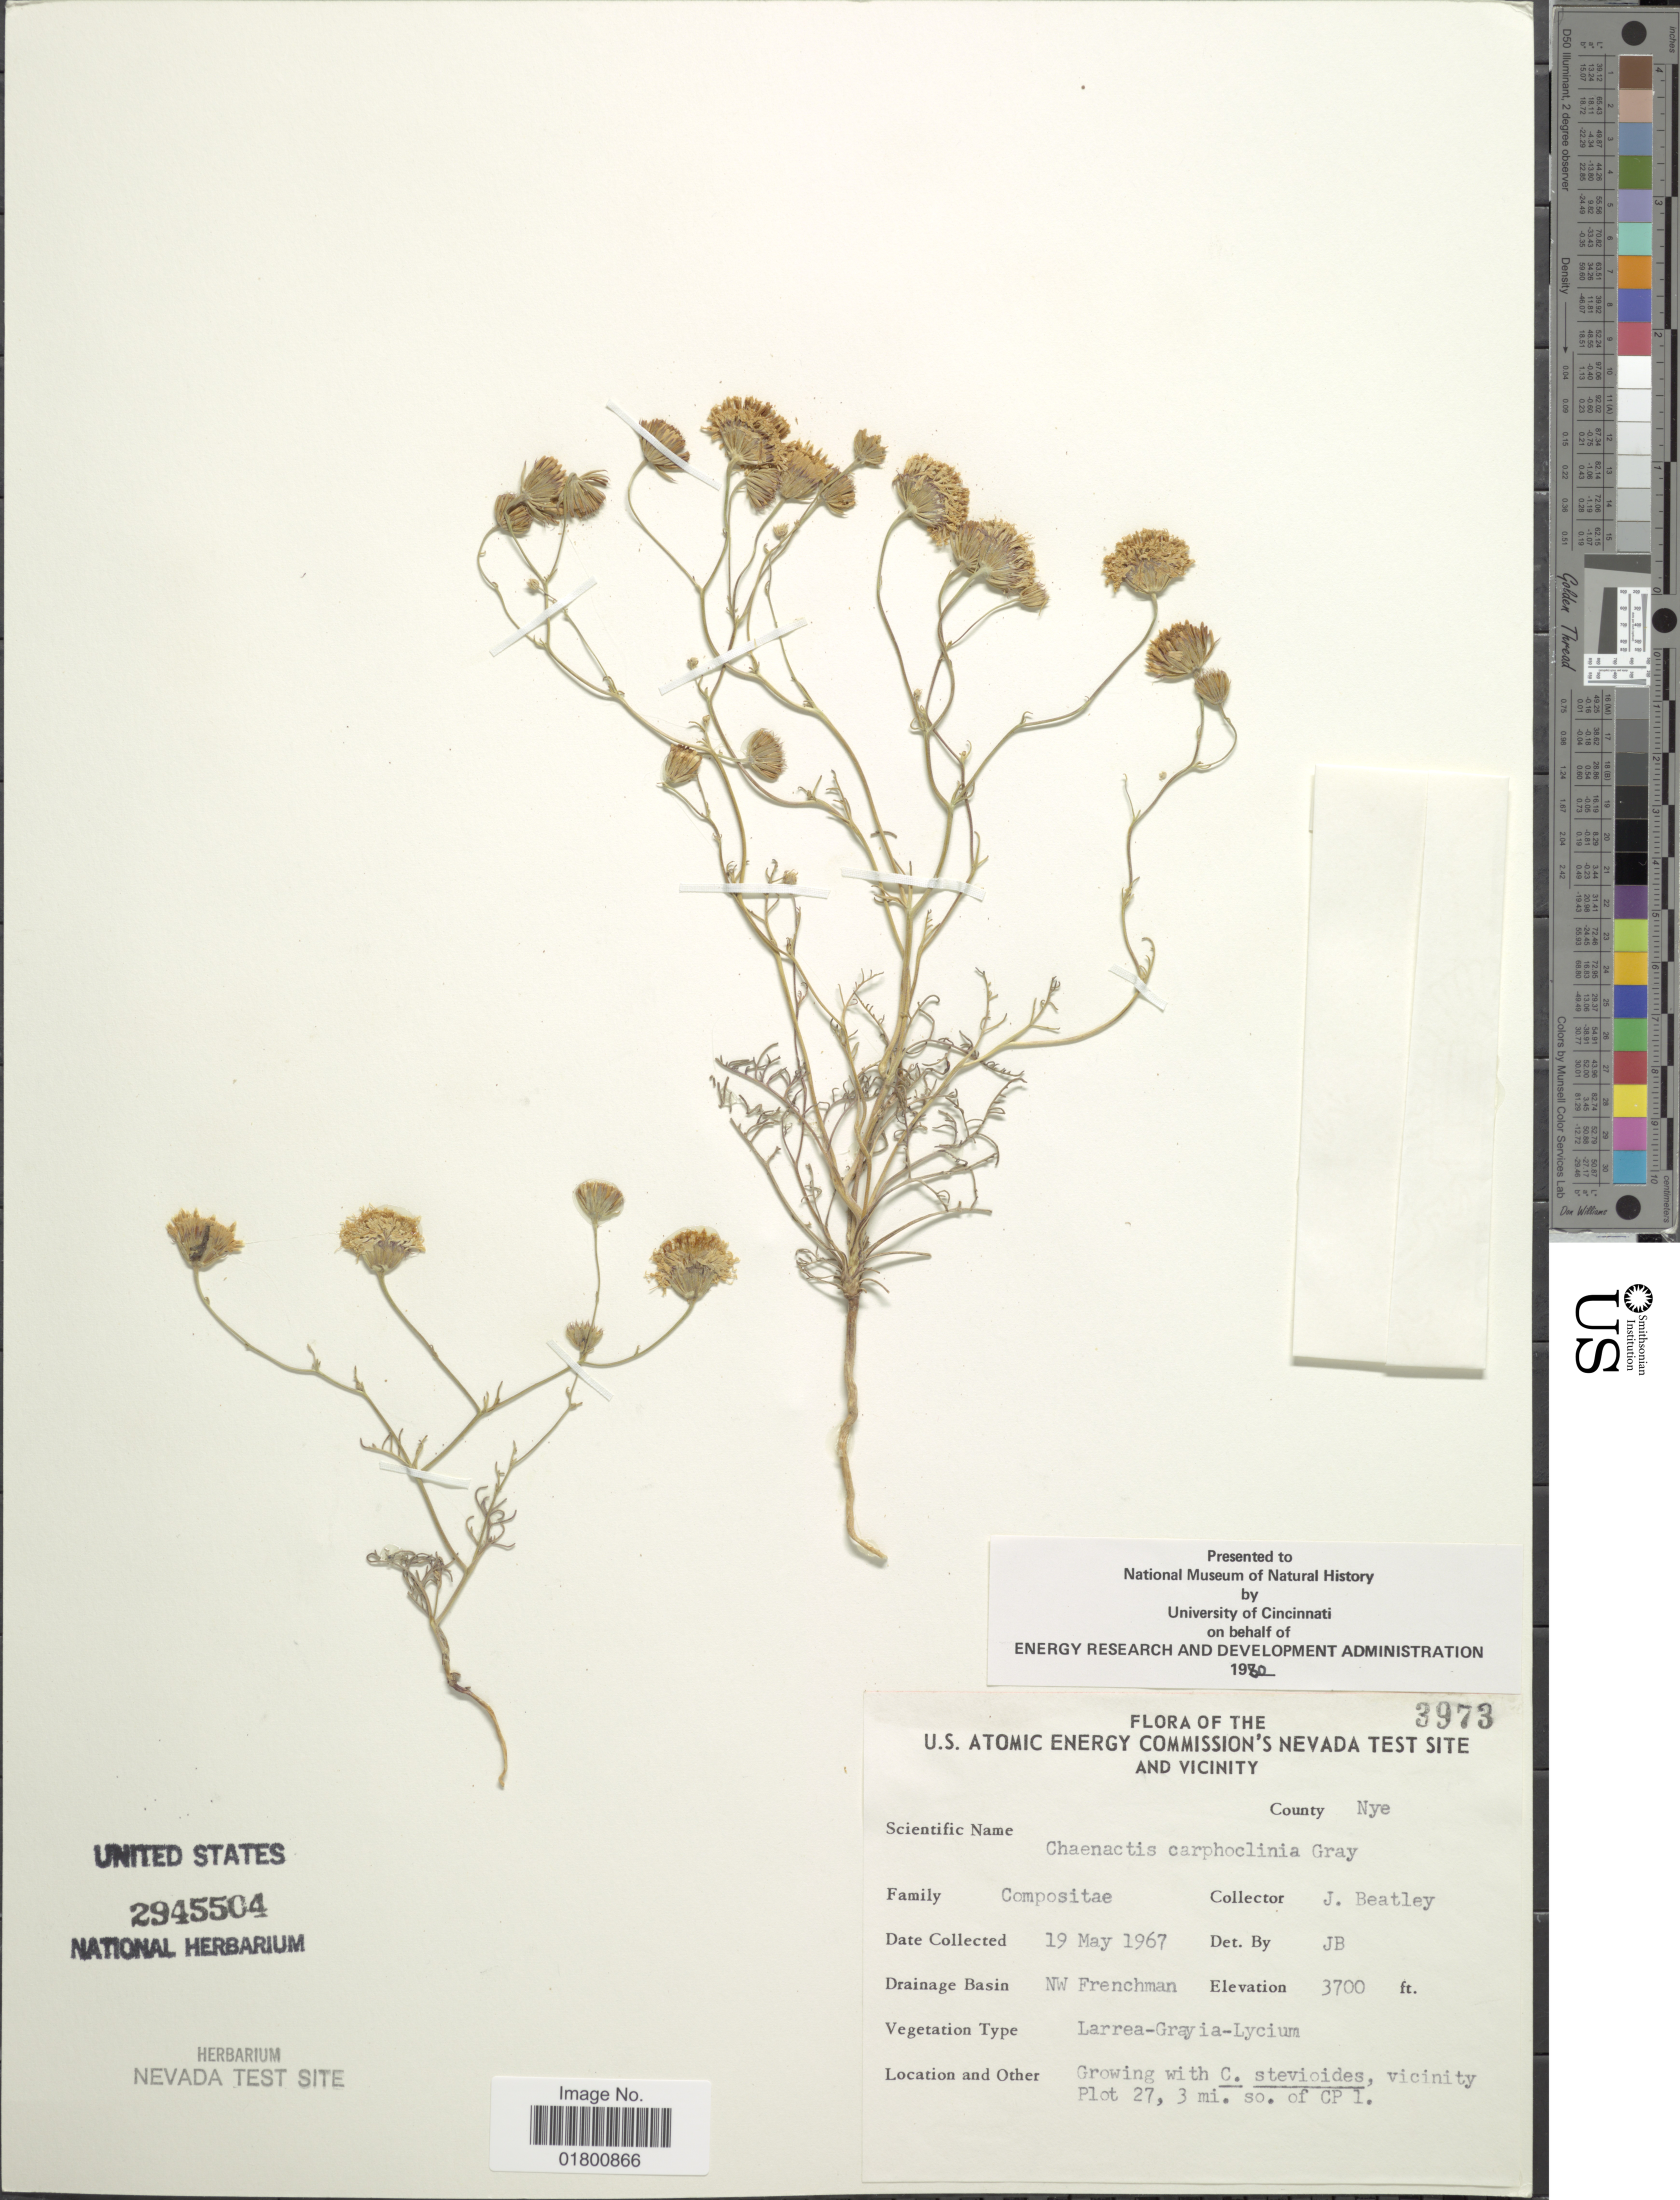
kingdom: Plantae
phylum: Tracheophyta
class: Magnoliopsida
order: Asterales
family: Asteraceae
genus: Chaenactis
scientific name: Chaenactis carphoclinia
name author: A. Gray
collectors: J. C. Beatley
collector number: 3973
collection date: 1967-05-19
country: United States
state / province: Nevada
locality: U. S. Atomic Energy Commision's Nevada Test Site and Vicinity, County Nye, Drainage Basin NW Frenchman, Vicinity Plot 27, 3 mi. so. of Cpi.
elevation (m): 1128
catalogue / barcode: US 2945504